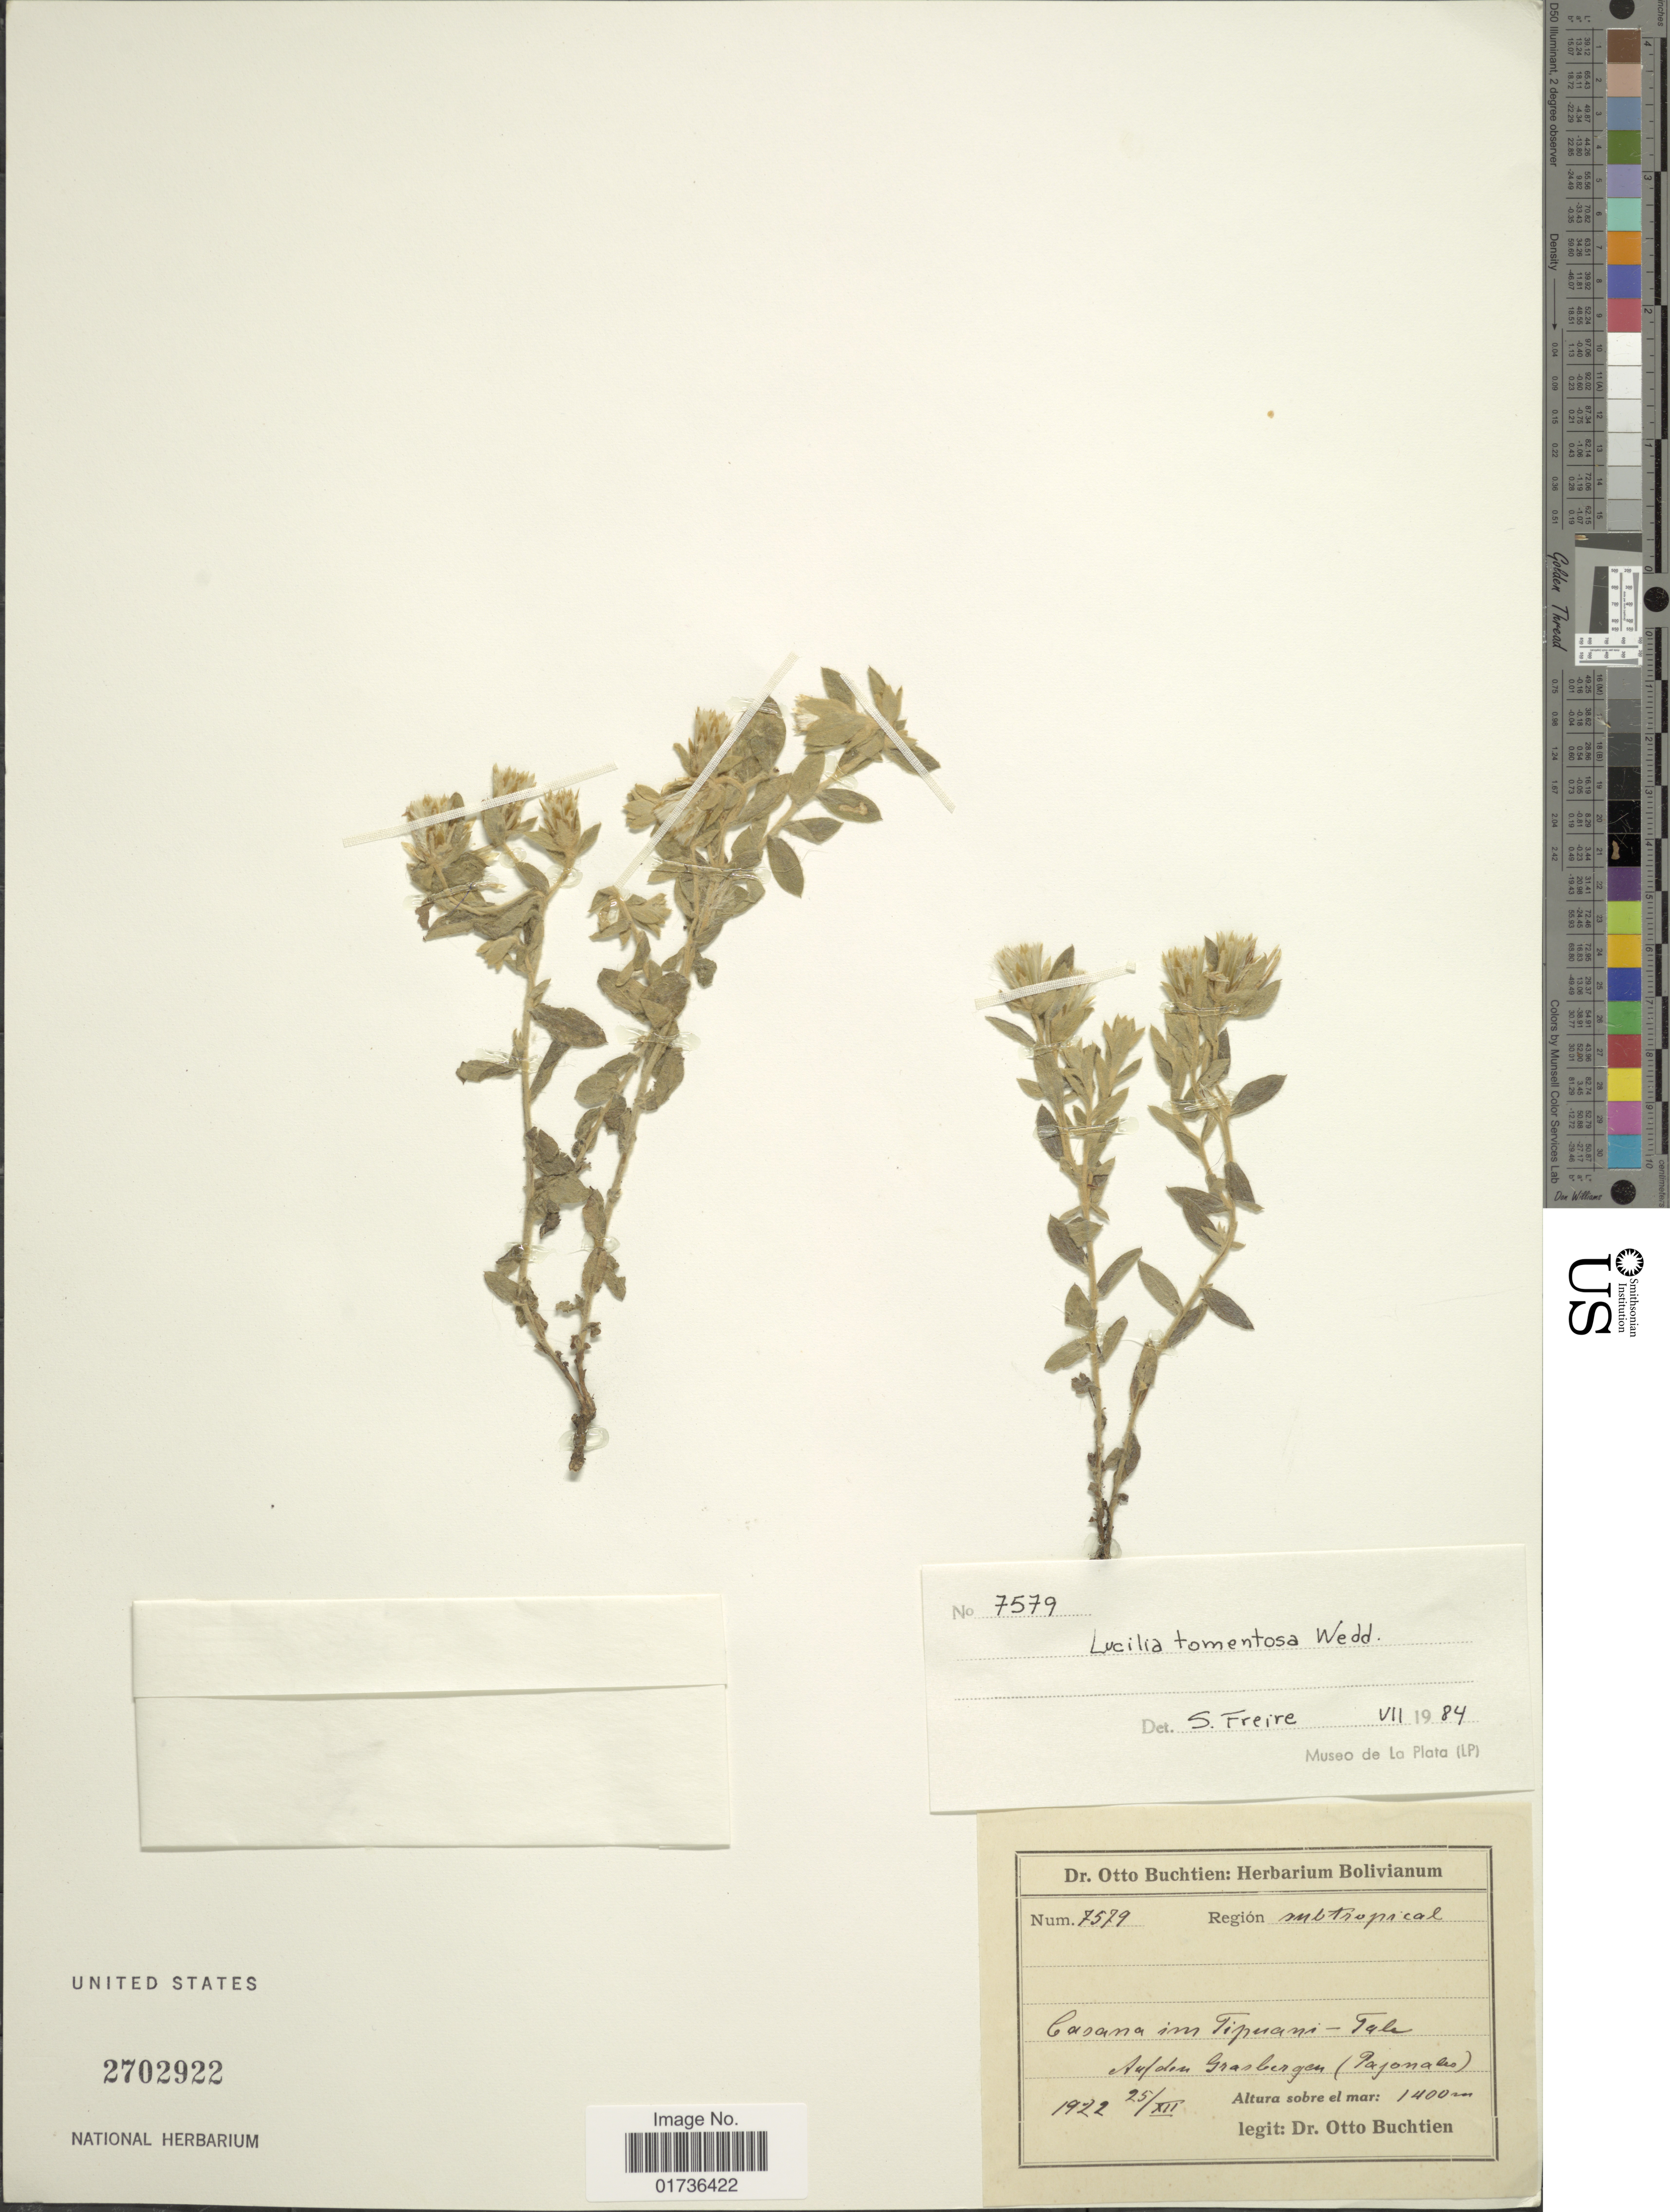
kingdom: Plantae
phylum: Tracheophyta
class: Magnoliopsida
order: Asterales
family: Asteraceae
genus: Lucilia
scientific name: Lucilia tomentosa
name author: Wedd.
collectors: O. Buchtien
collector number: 7579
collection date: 1922-12-25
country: Bolivia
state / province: La Paz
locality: Región subtropical, Casana im Tipuani-Tala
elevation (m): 1400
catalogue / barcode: US 2702922